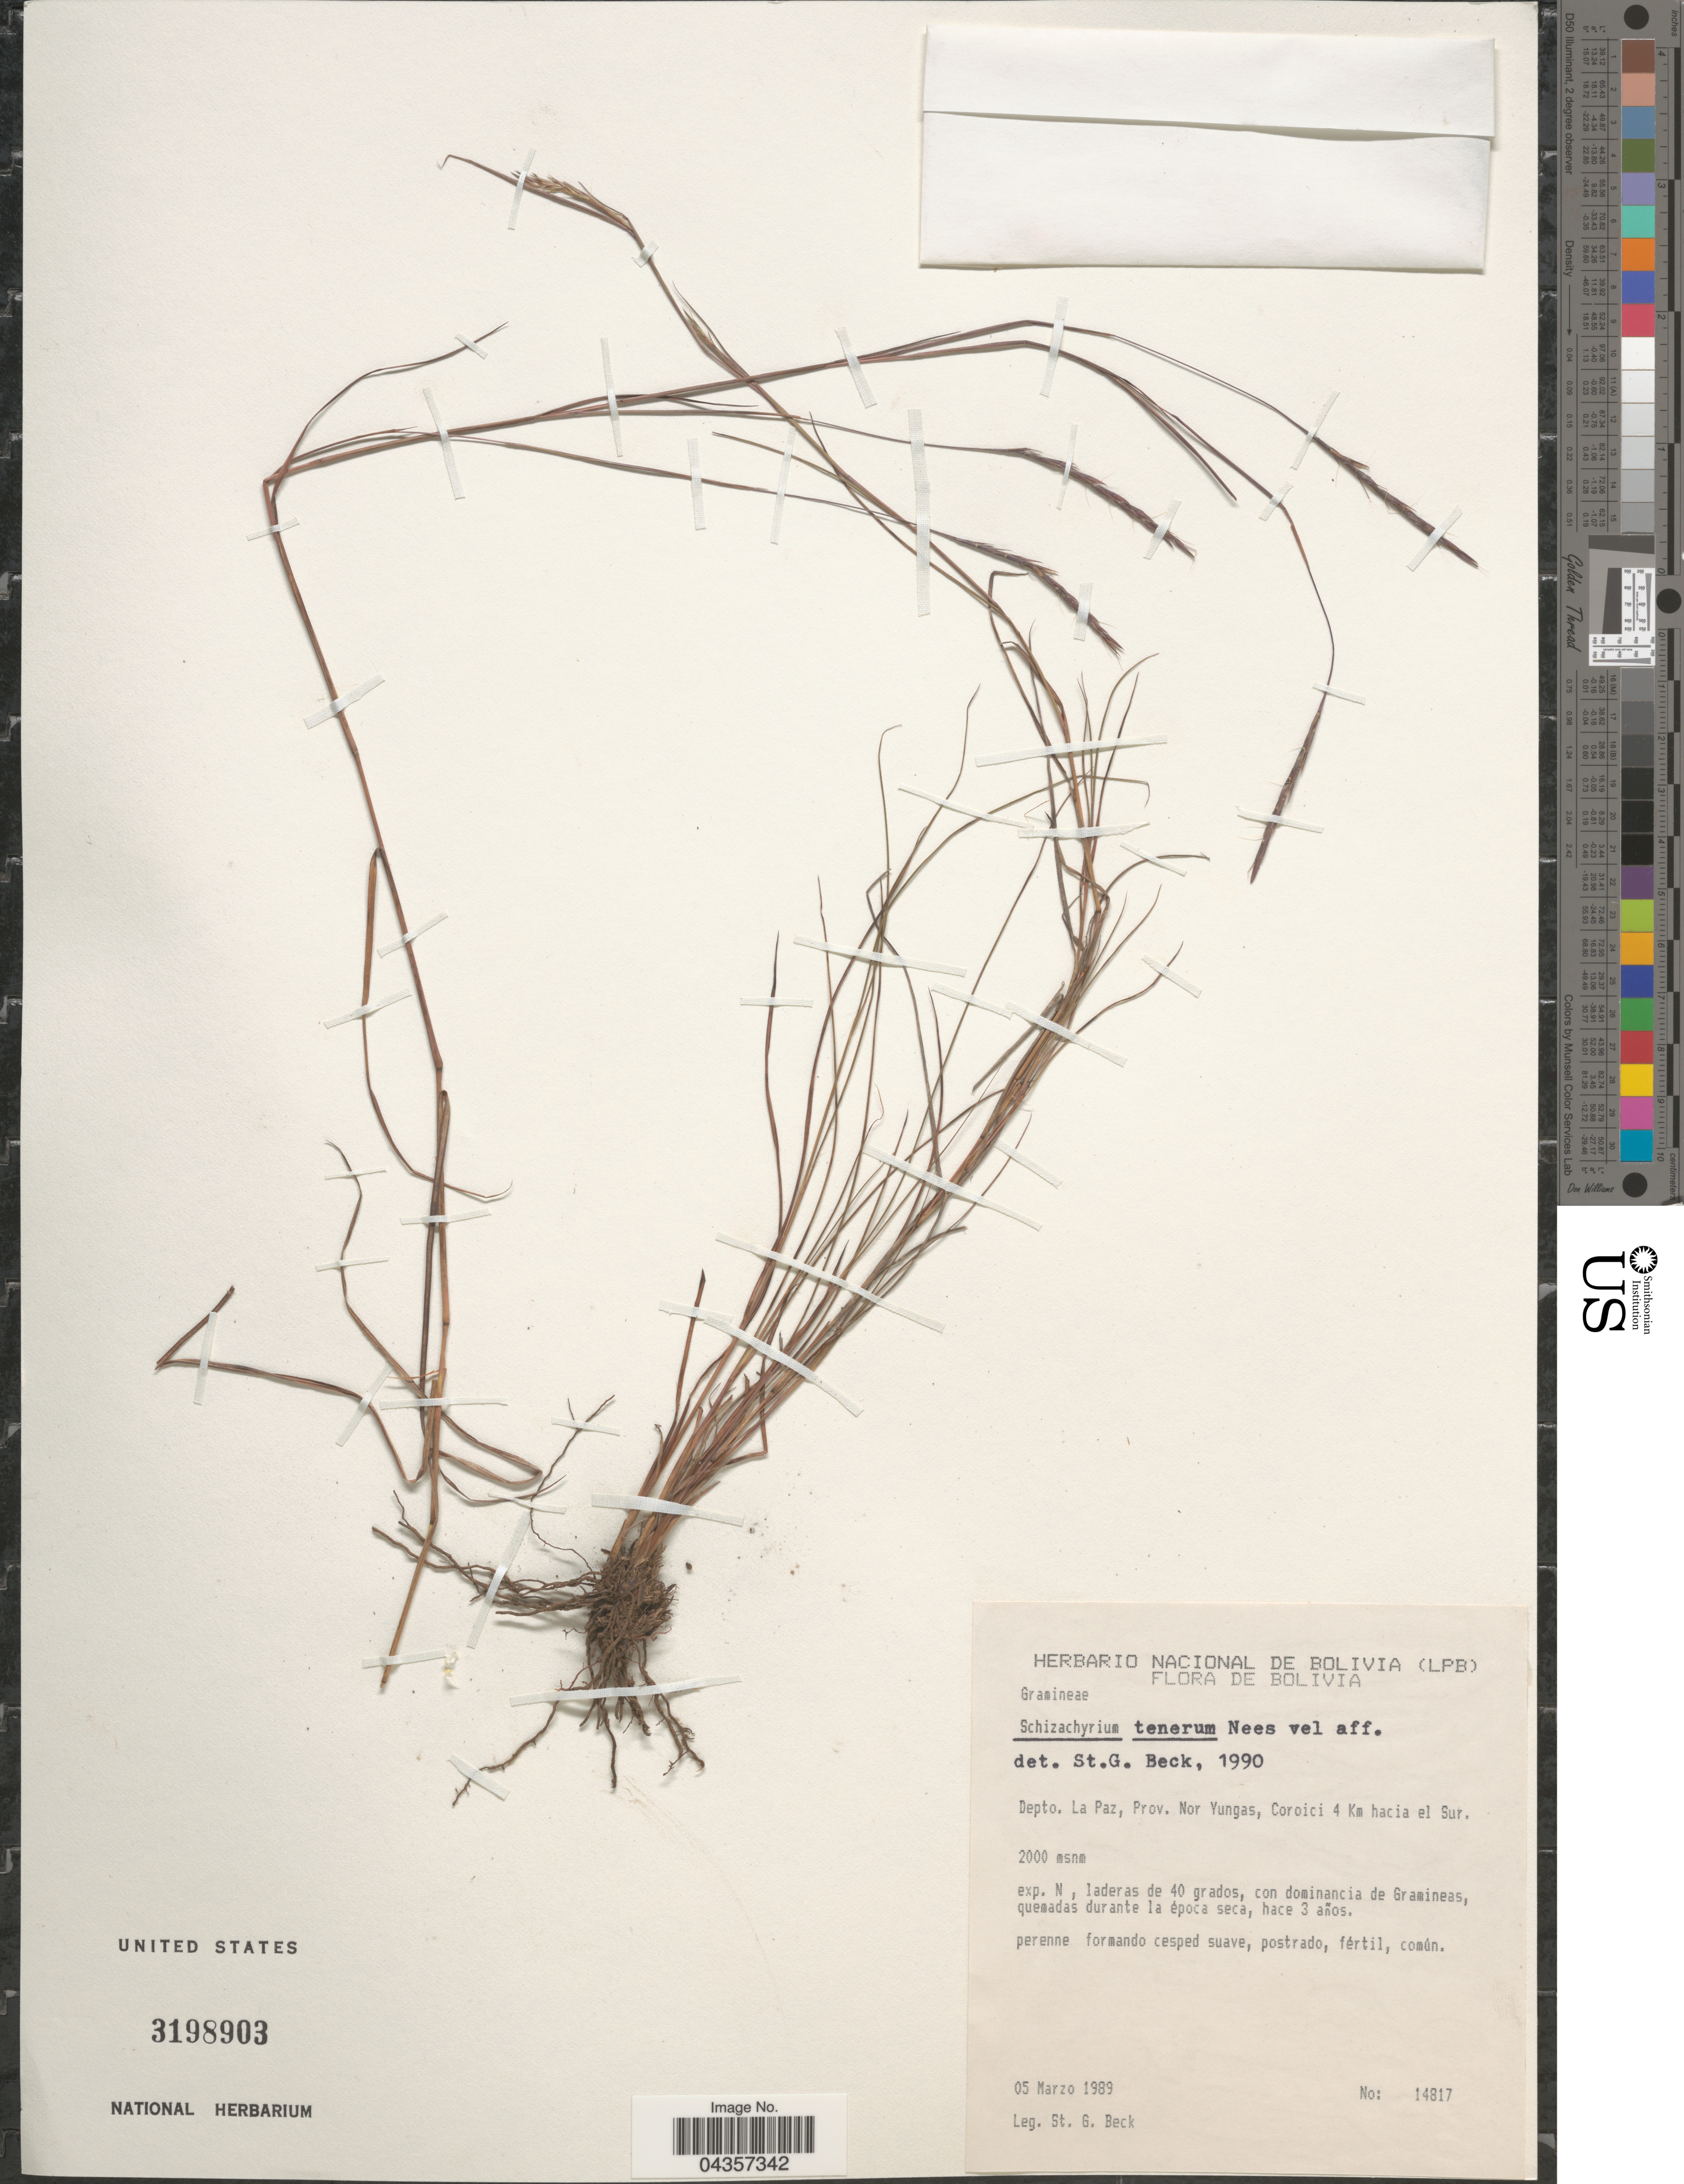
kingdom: Plantae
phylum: Tracheophyta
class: Liliopsida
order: Poales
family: Poaceae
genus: Schizachyrium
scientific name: Schizachyrium tenerum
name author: Nees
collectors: S. G. Beck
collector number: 14817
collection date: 1989-03-05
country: Bolivia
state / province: La Paz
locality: Depto. La Paz, Prov. Nor Yungas, Coroico 4 Km hacia el Sur.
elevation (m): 2000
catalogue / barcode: US 3198903